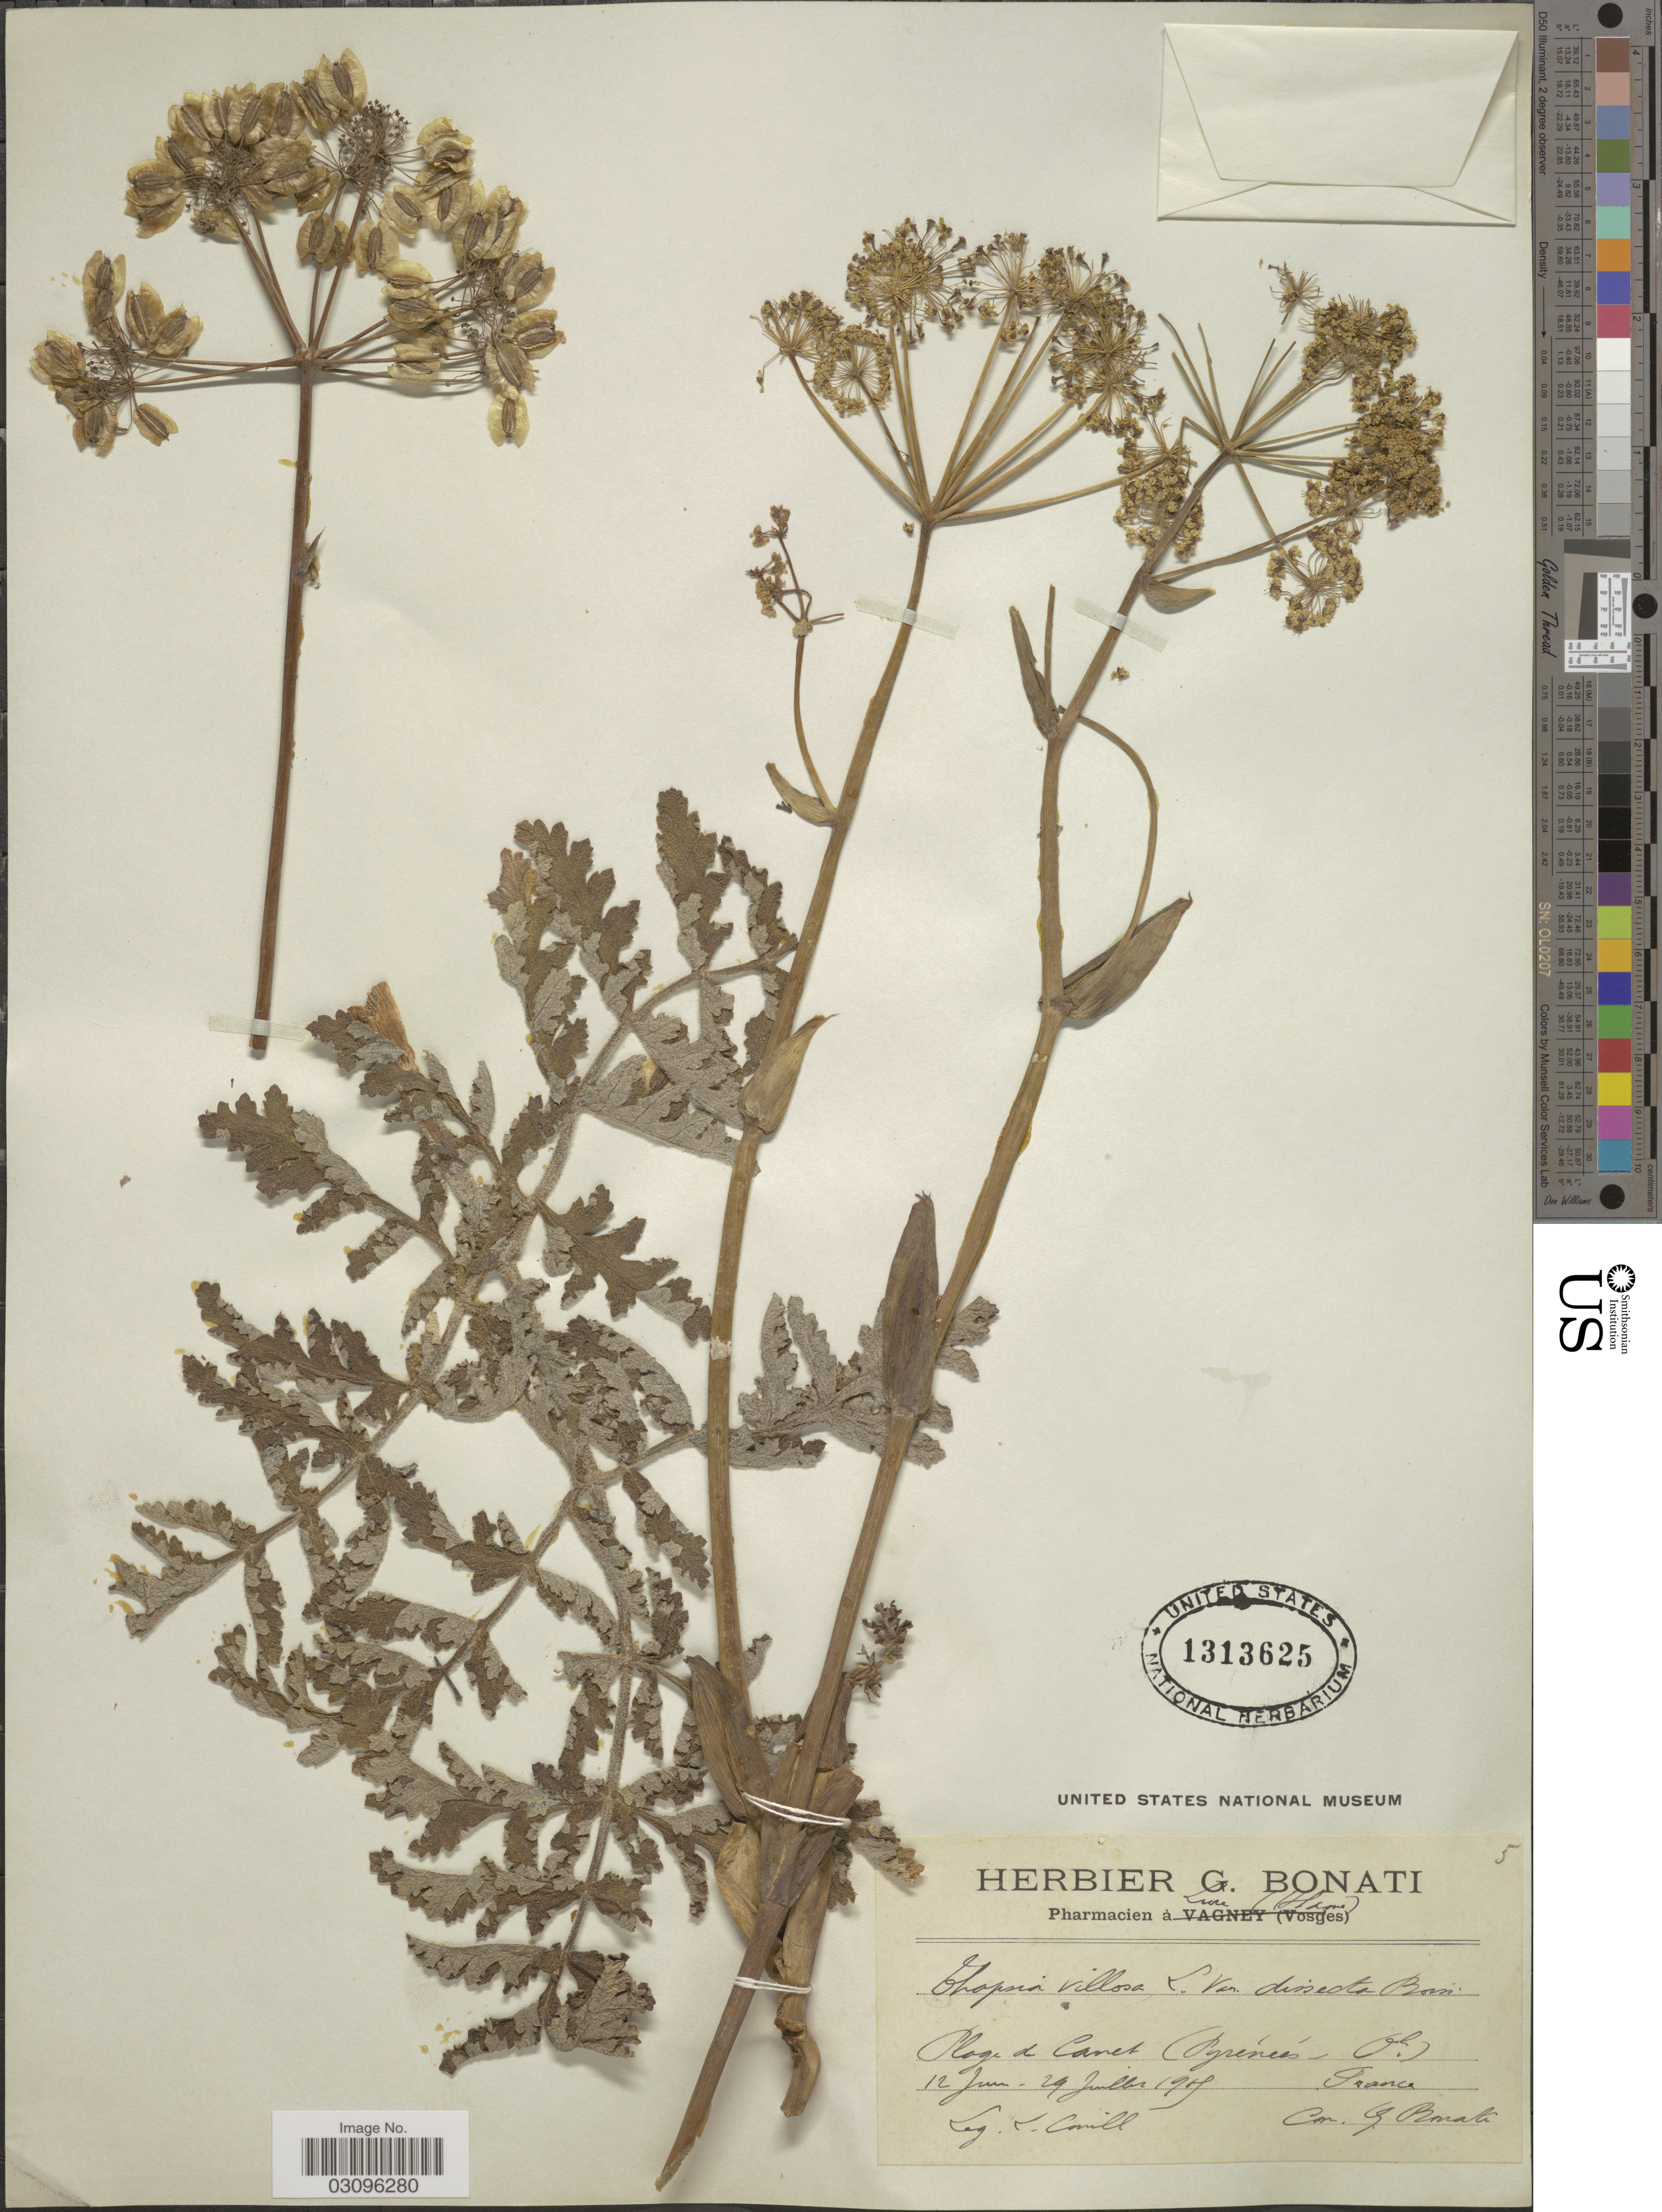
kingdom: Plantae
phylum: Tracheophyta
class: Magnoliopsida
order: Apiales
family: Apiaceae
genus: Thapsia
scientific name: Thapsia villosa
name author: L.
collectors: Conill, L. & G. Bonati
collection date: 1905-06-12/1905-07-29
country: France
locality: Plage de Canet (Pyrénées-Ol.).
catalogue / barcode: US 1313625